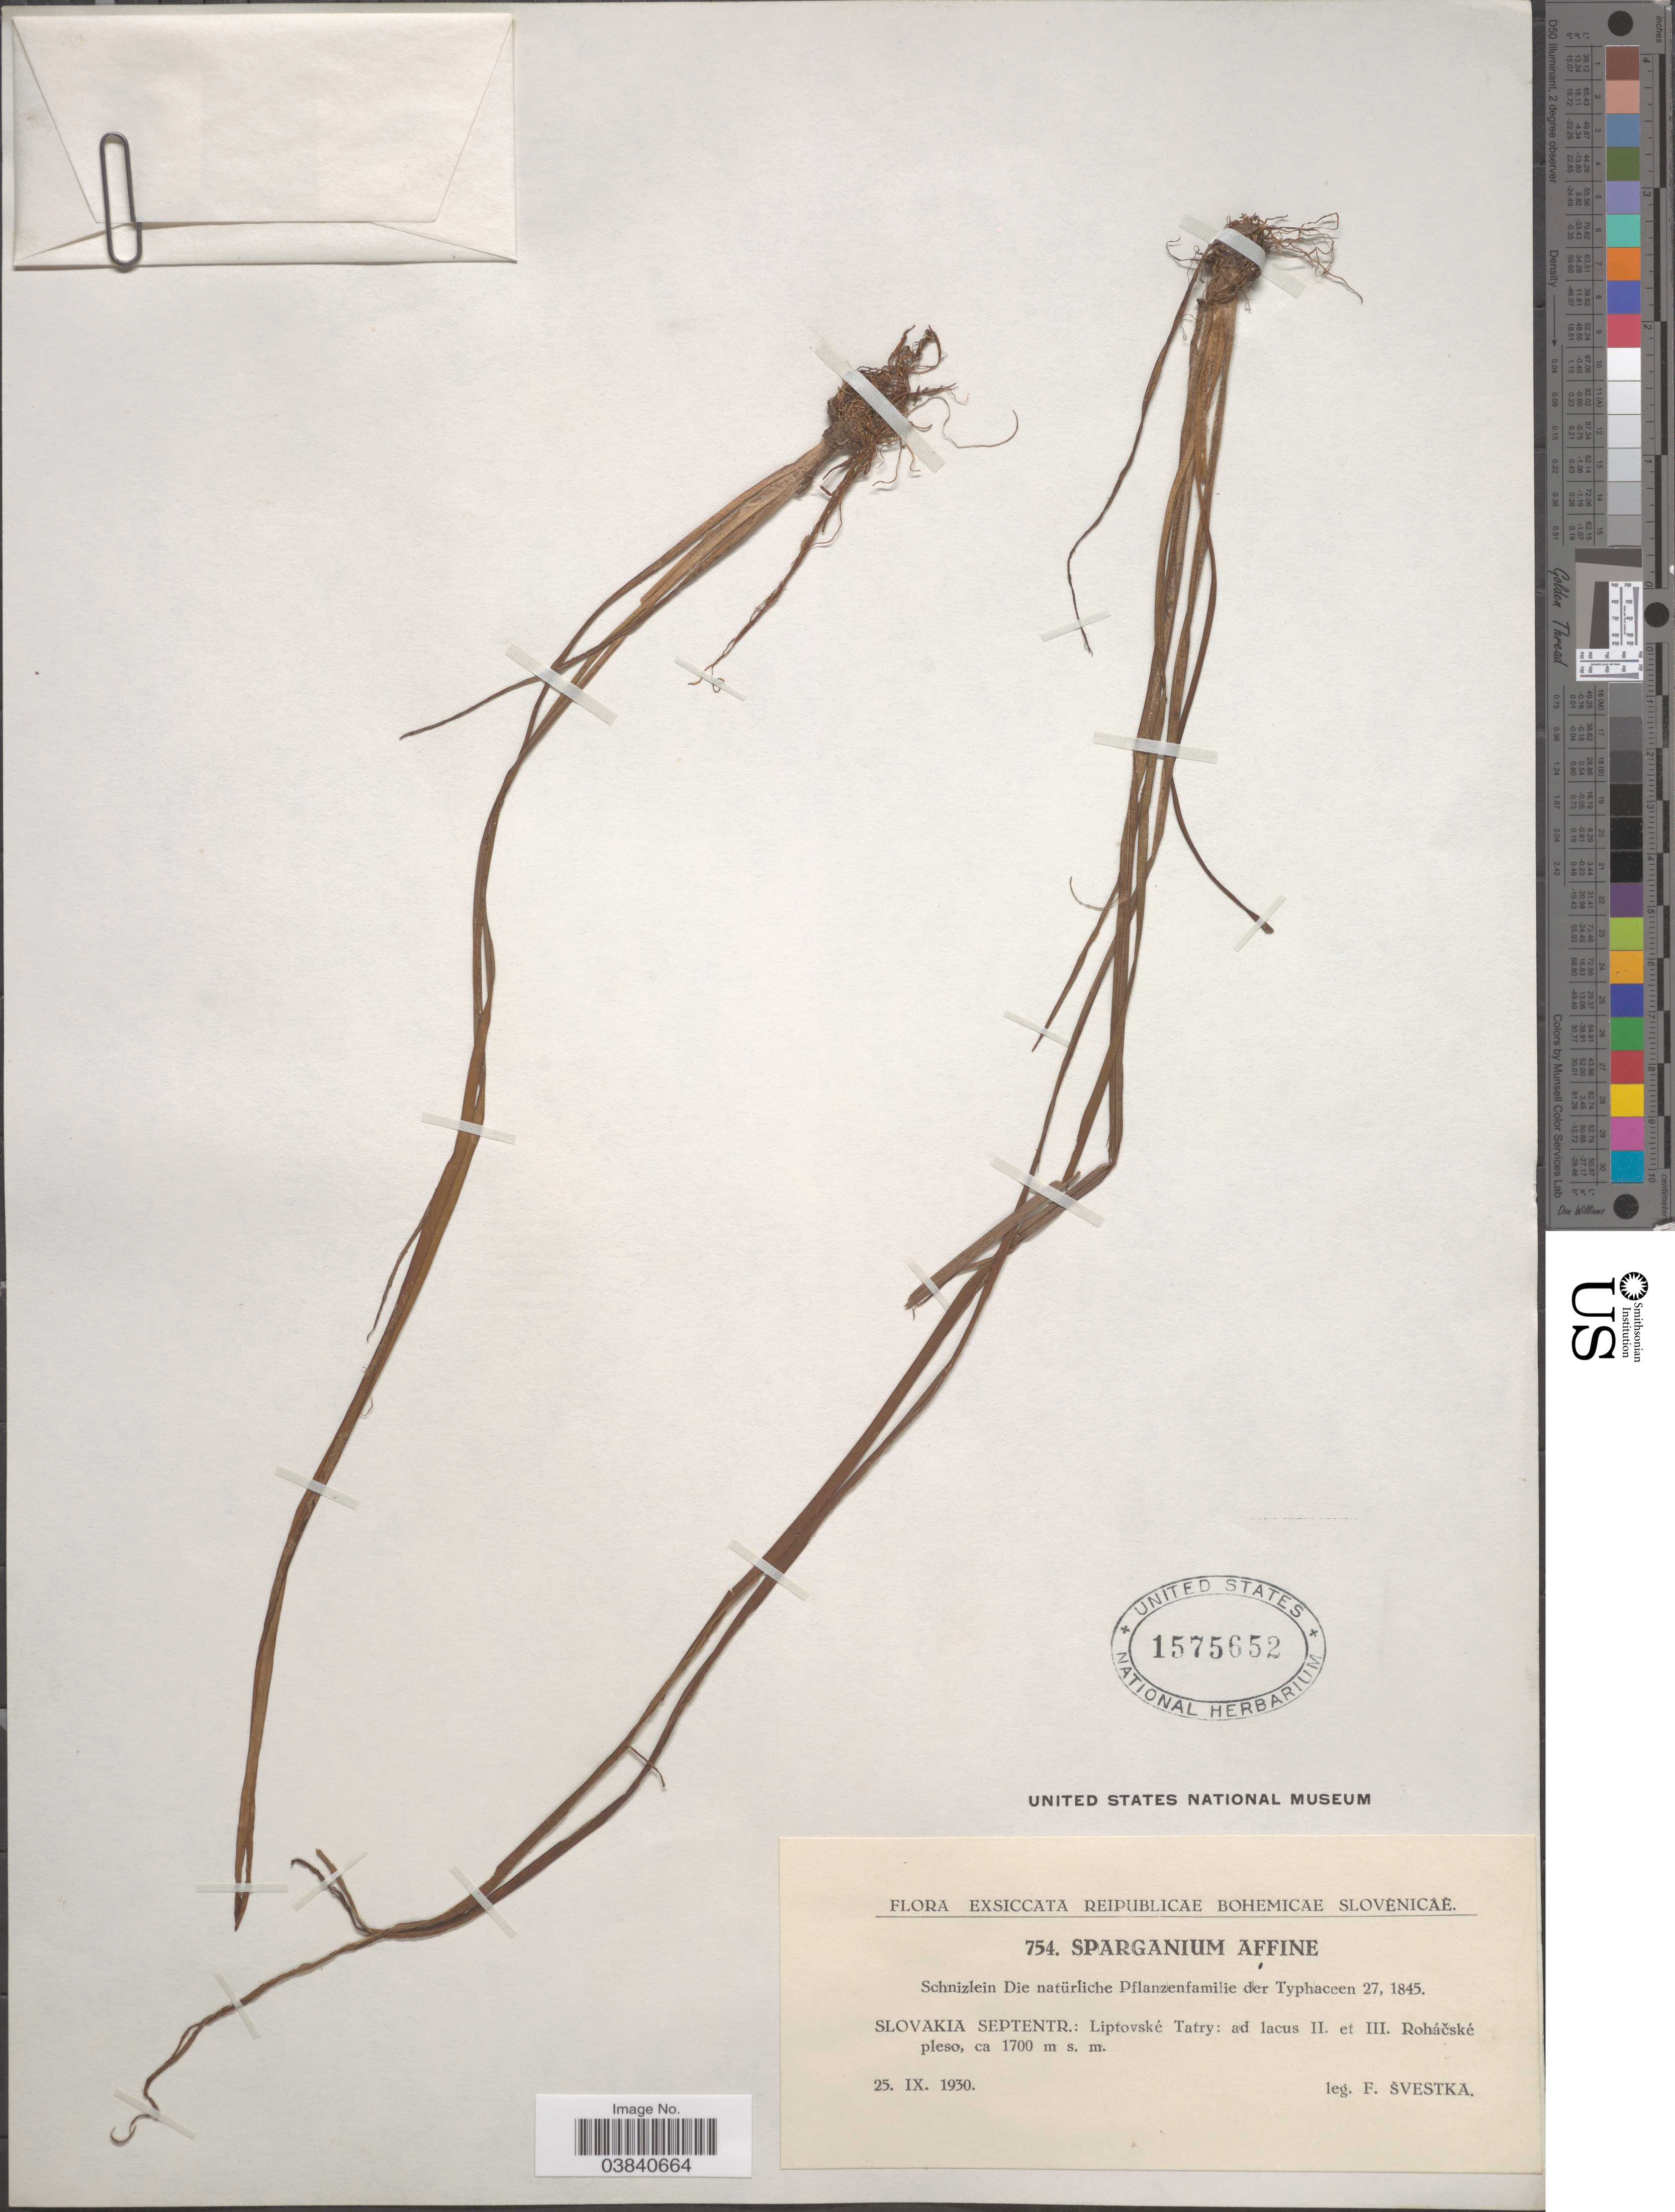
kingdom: Plantae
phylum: Tracheophyta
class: Liliopsida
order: Poales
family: Typhaceae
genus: Sparganium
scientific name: Sparganium affine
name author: Schnizl.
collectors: F. Svestka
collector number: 754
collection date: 1930-09-25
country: Slovakia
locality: Reipublicae Bohemicae Slovenicae. Slovakia Septentr.: Liptovské Tatry: ad lacus II. et III. Roháčské pleso.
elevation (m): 1700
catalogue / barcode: US 1575652